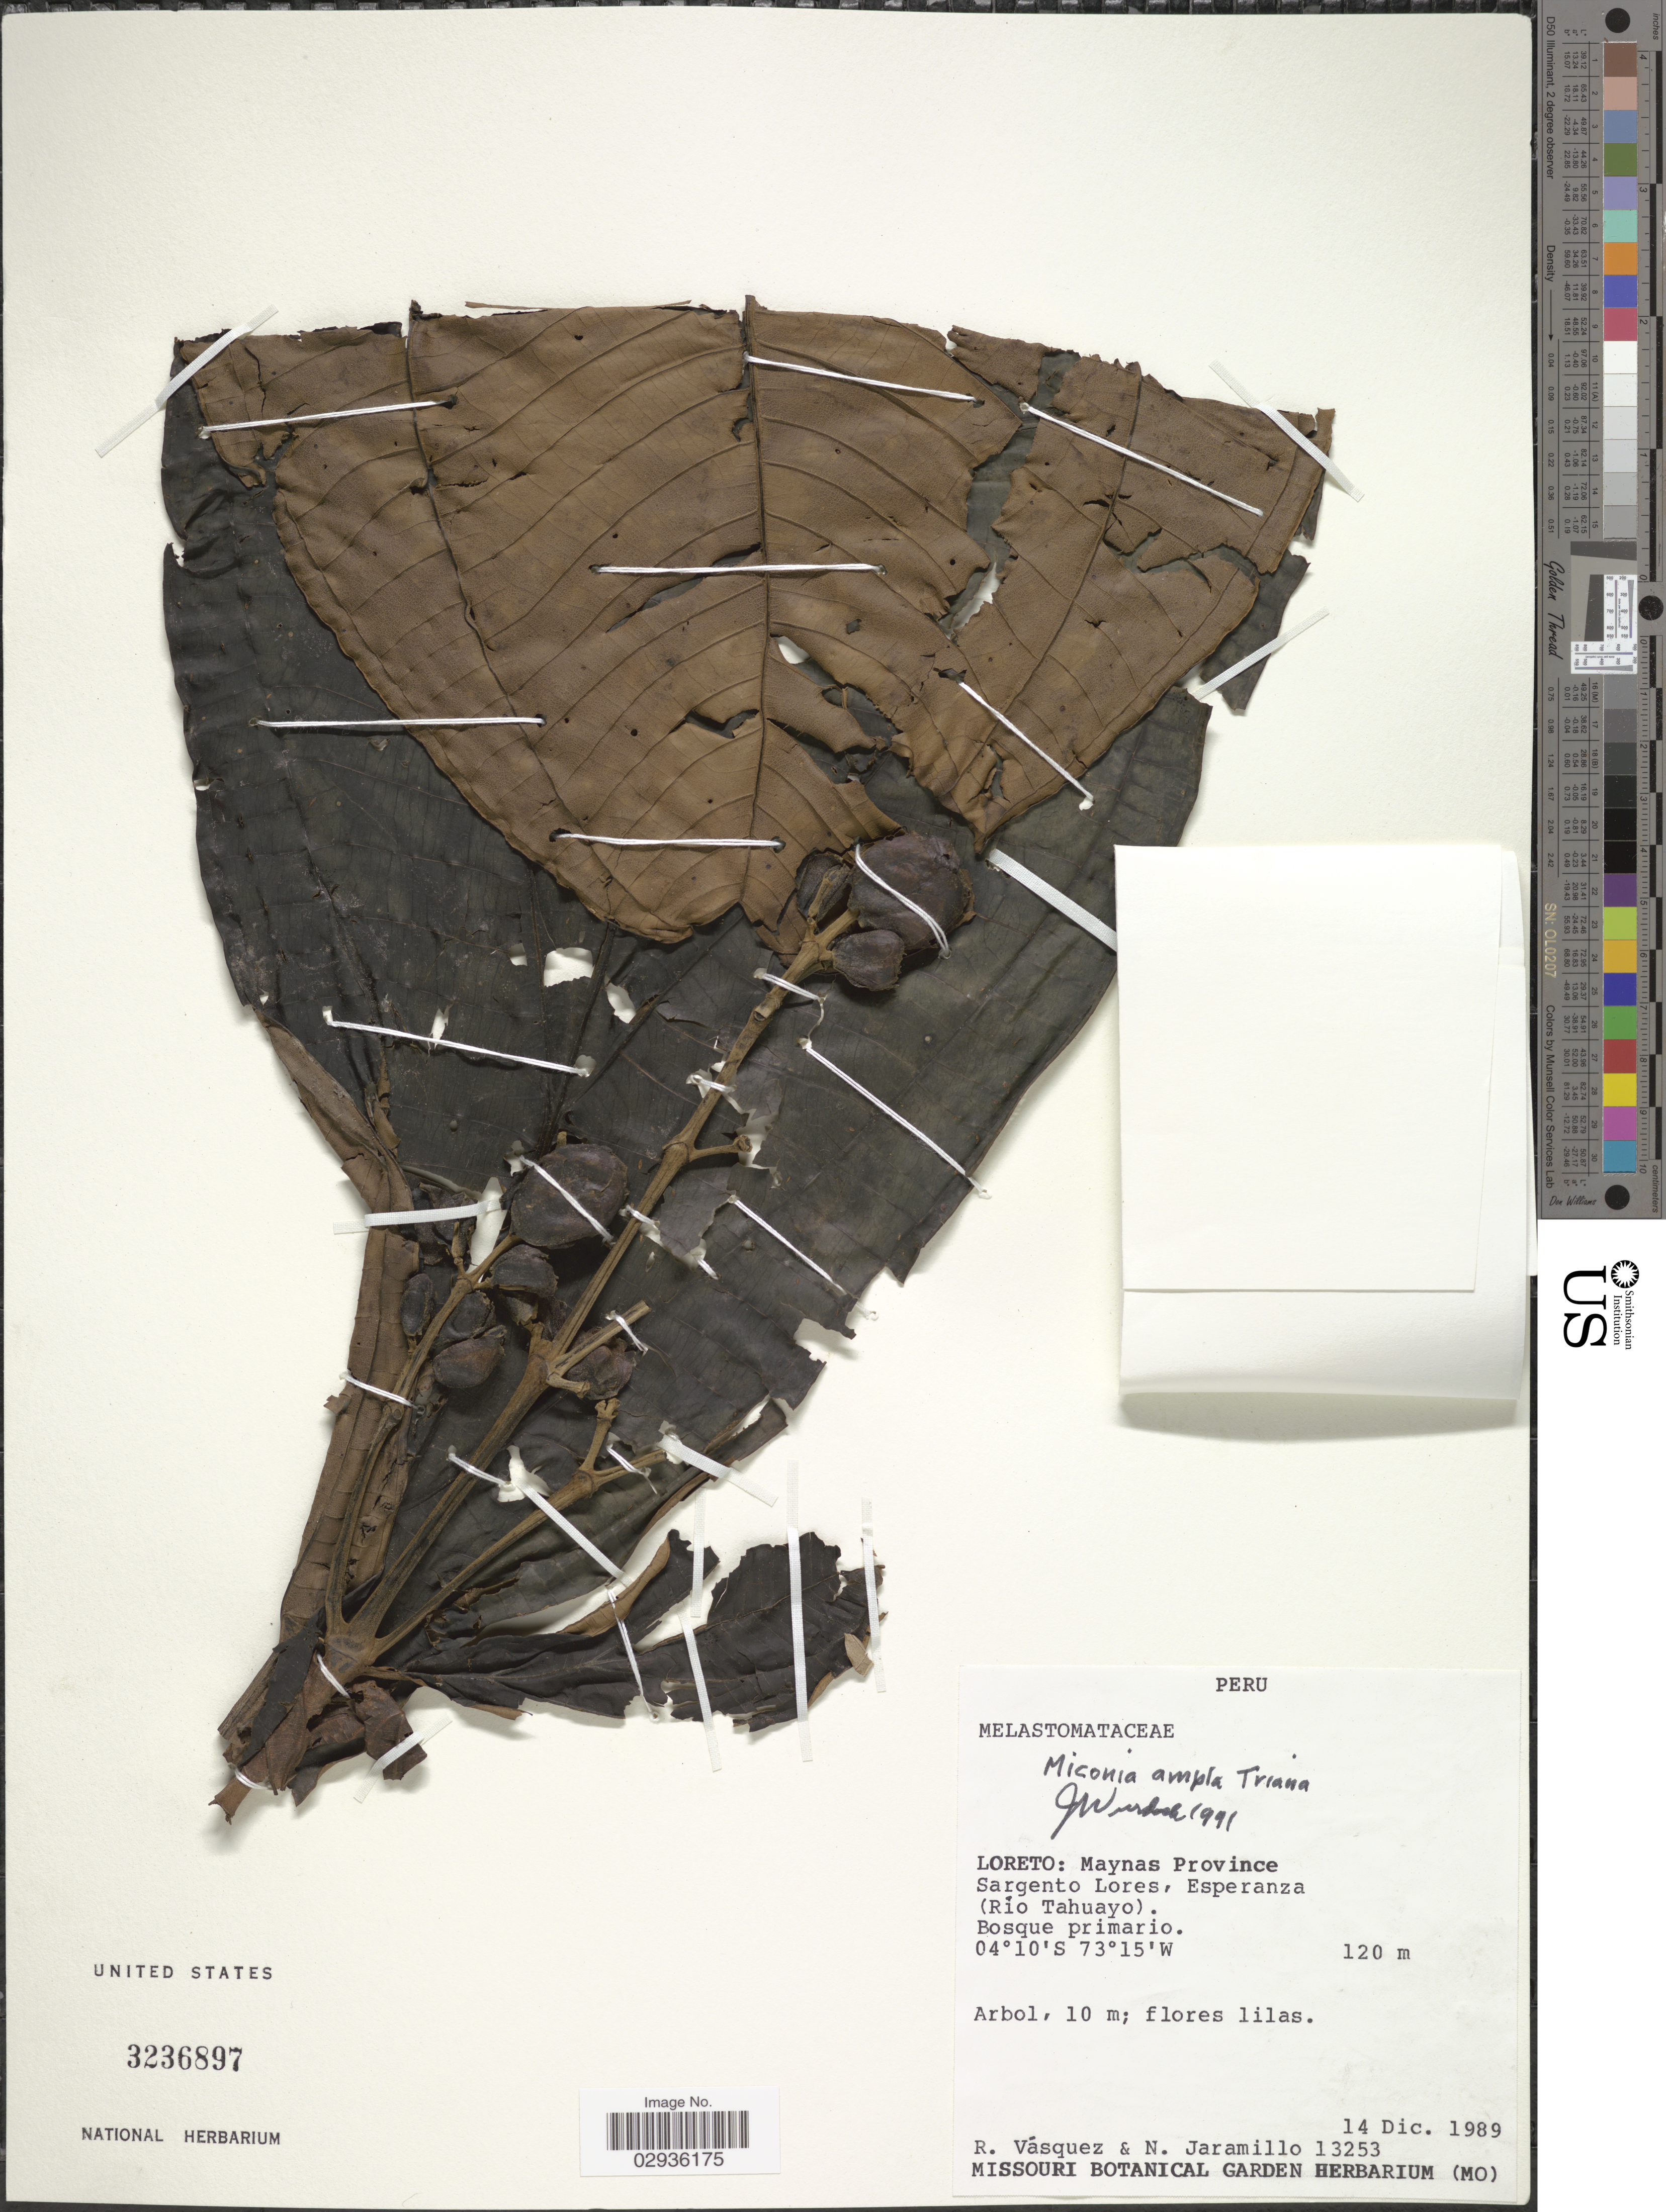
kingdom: Plantae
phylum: Tracheophyta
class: Magnoliopsida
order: Myrtales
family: Melastomataceae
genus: Miconia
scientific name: Miconia ampla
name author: Triana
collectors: R. Vásquez & N. Jaramillo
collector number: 13253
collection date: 1989-12-14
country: Peru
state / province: Loreto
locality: Maynas Province. Sargento Lores, Esperanza (Río Tahuayo).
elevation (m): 120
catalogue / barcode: US 3236897